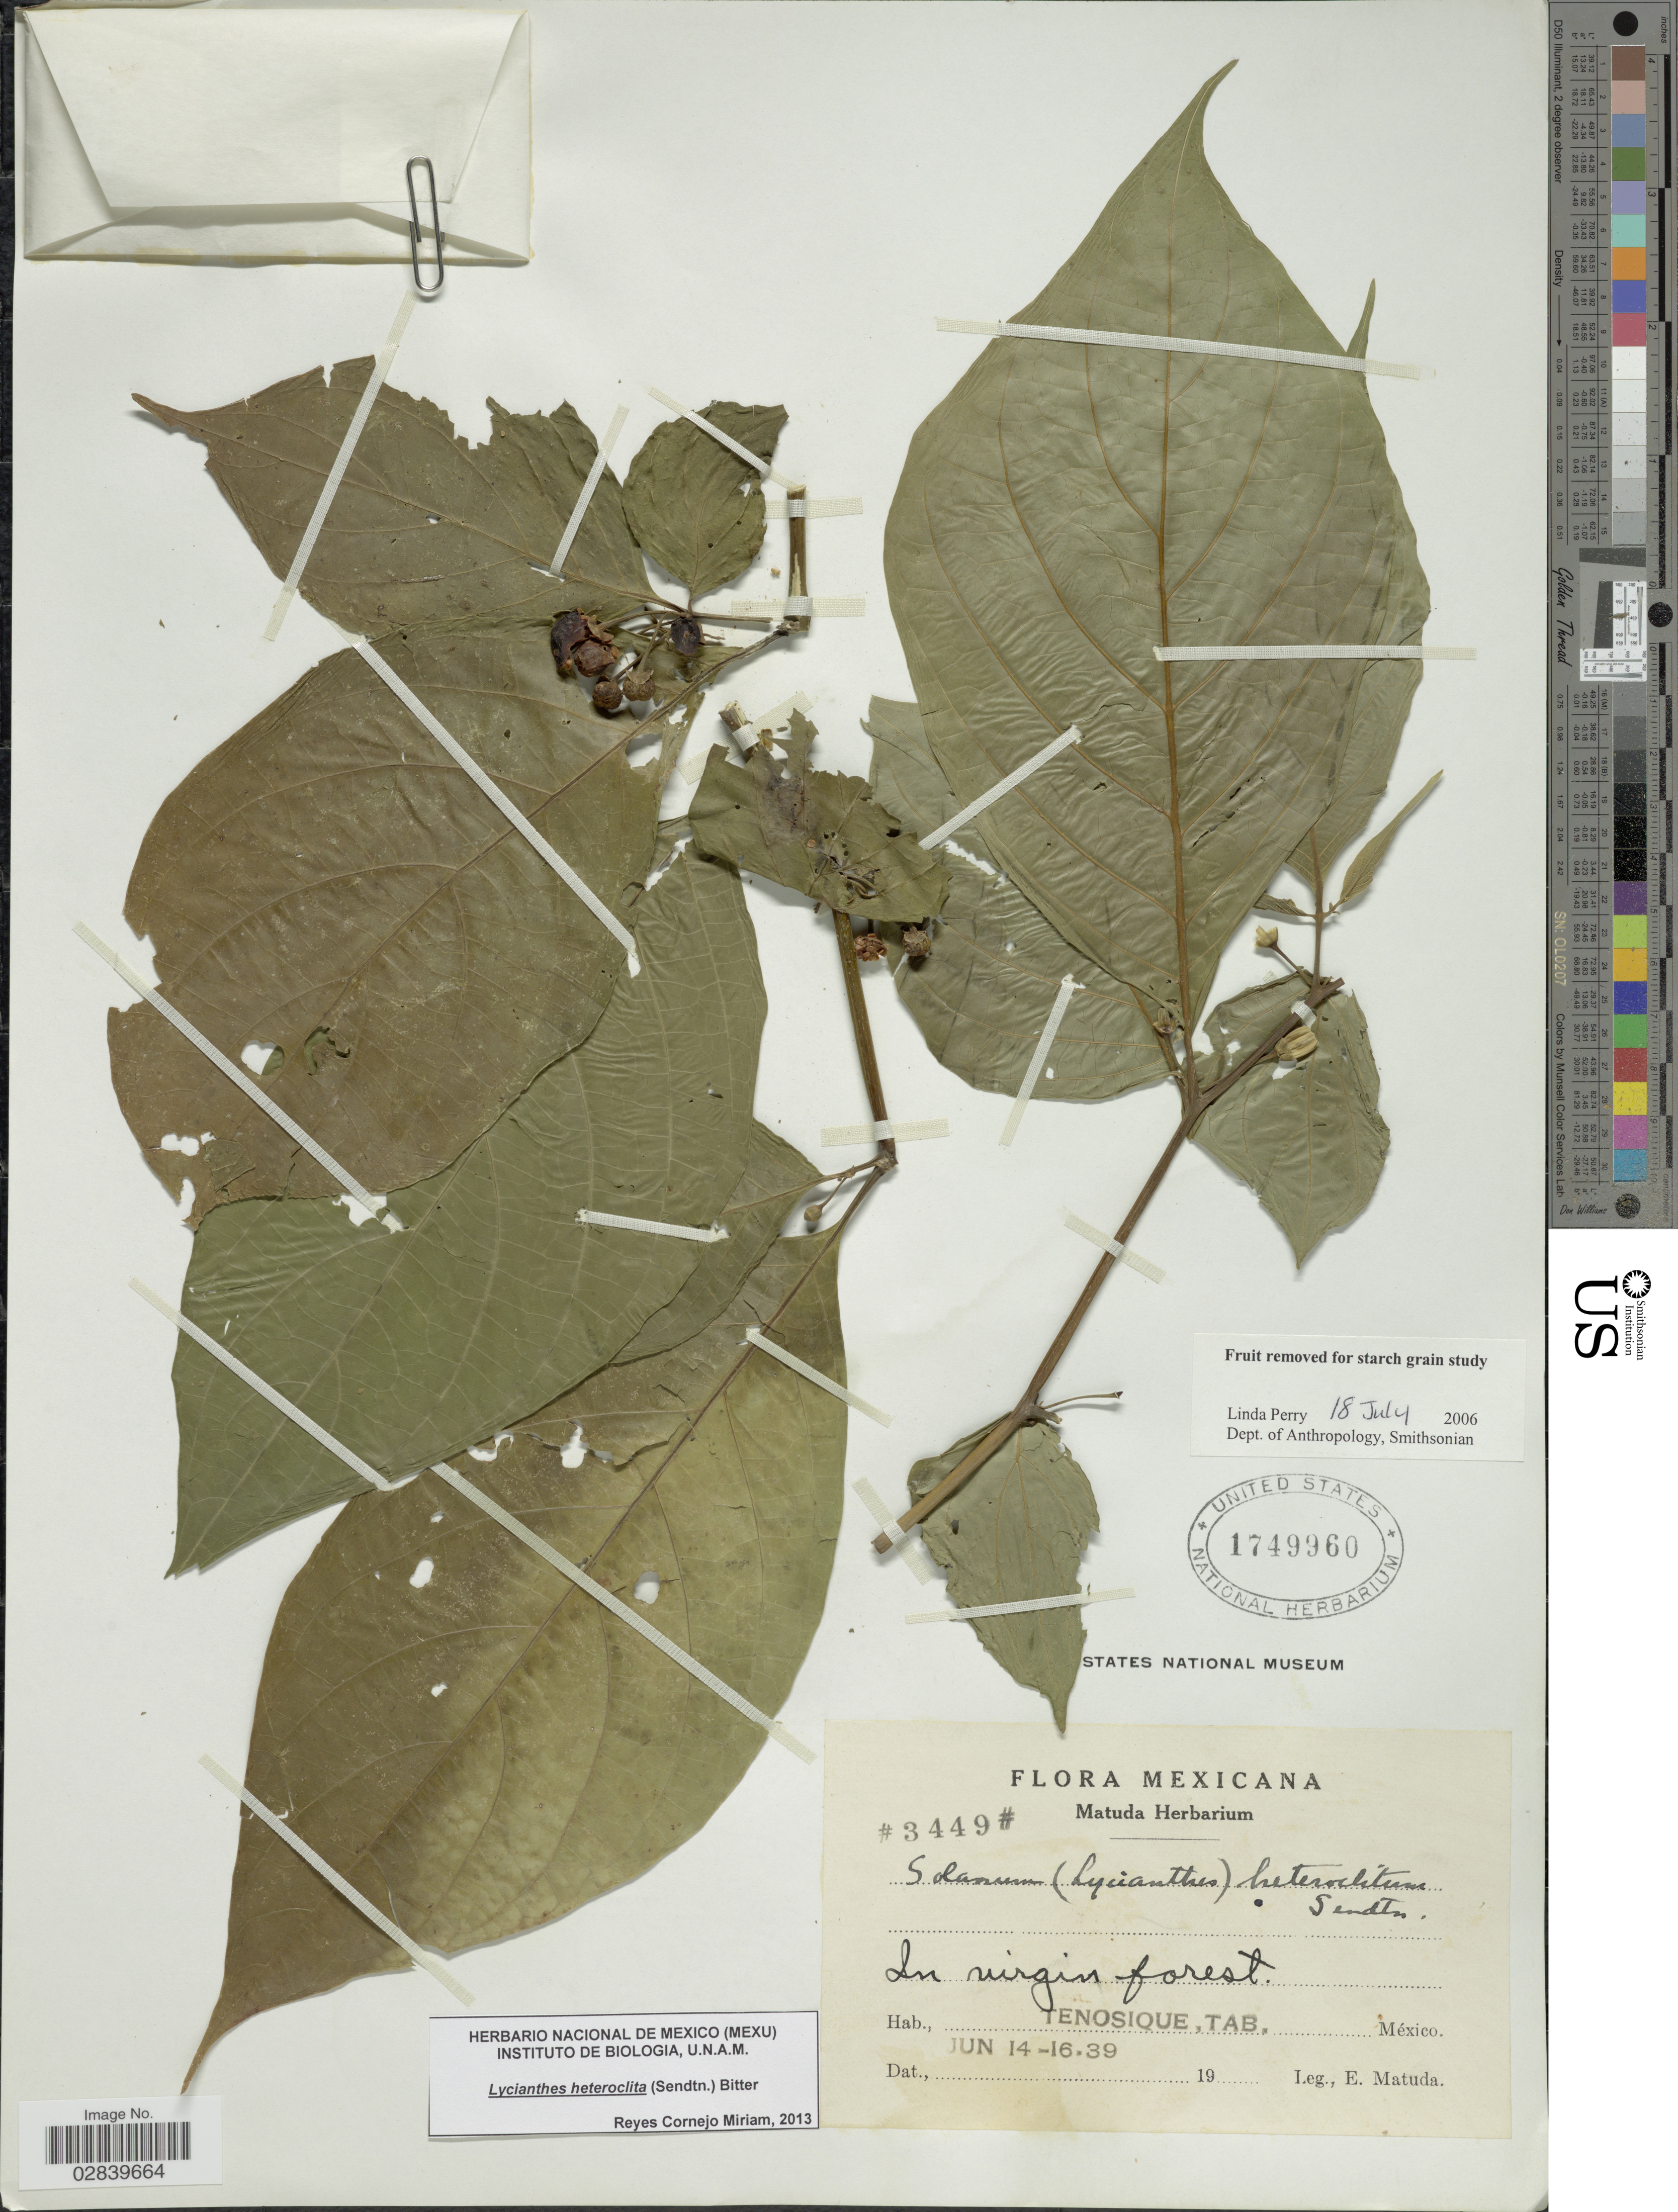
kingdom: Plantae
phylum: Tracheophyta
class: Magnoliopsida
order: Solanales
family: Solanaceae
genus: Lycianthes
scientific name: Lycianthes heteroclita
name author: (Sendtn.) Bitter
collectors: E. Matuda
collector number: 3449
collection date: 1939-06-14/1939-06-16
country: Mexico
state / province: Tabasco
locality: Tenosique.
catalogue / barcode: US 1749960